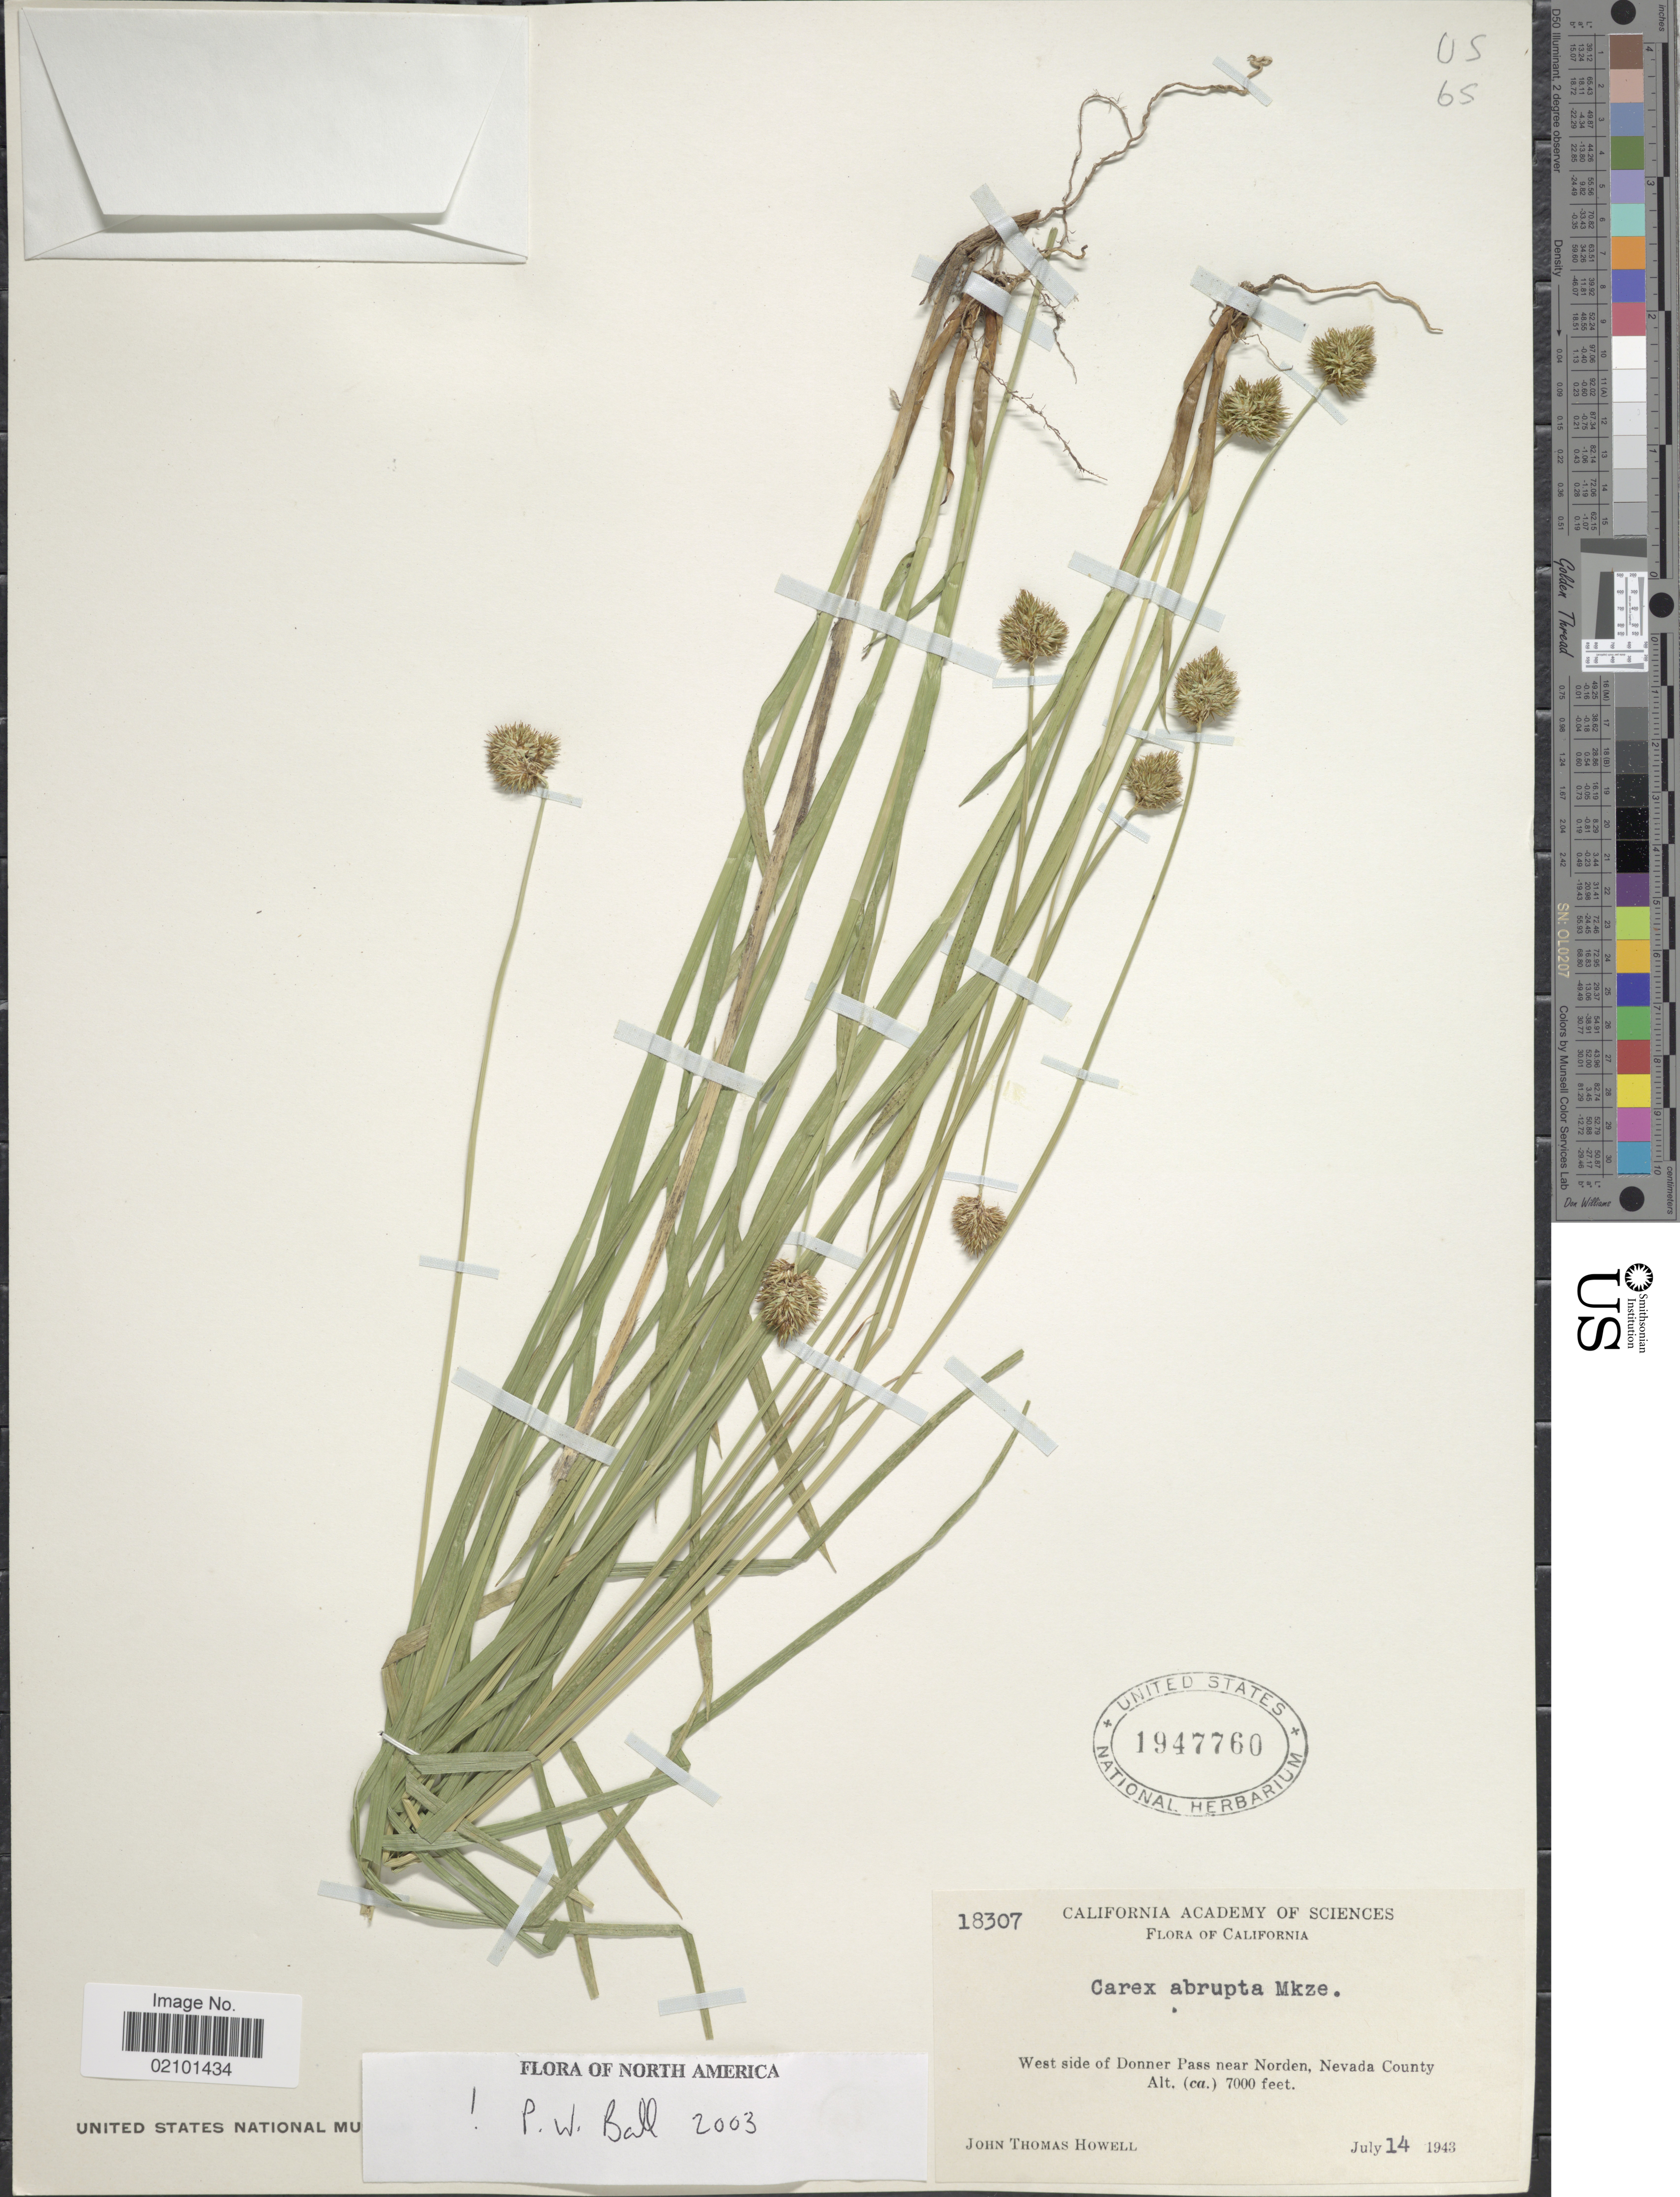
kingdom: Plantae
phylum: Tracheophyta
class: Liliopsida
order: Poales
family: Cyperaceae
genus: Carex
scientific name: Carex abrupta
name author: Mack.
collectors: J. T. Howell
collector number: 18307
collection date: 1943-07-14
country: United States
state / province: California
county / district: Nevada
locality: West side of Donner Pass Near Norden, nevada County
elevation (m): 2134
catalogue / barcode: US 1947760